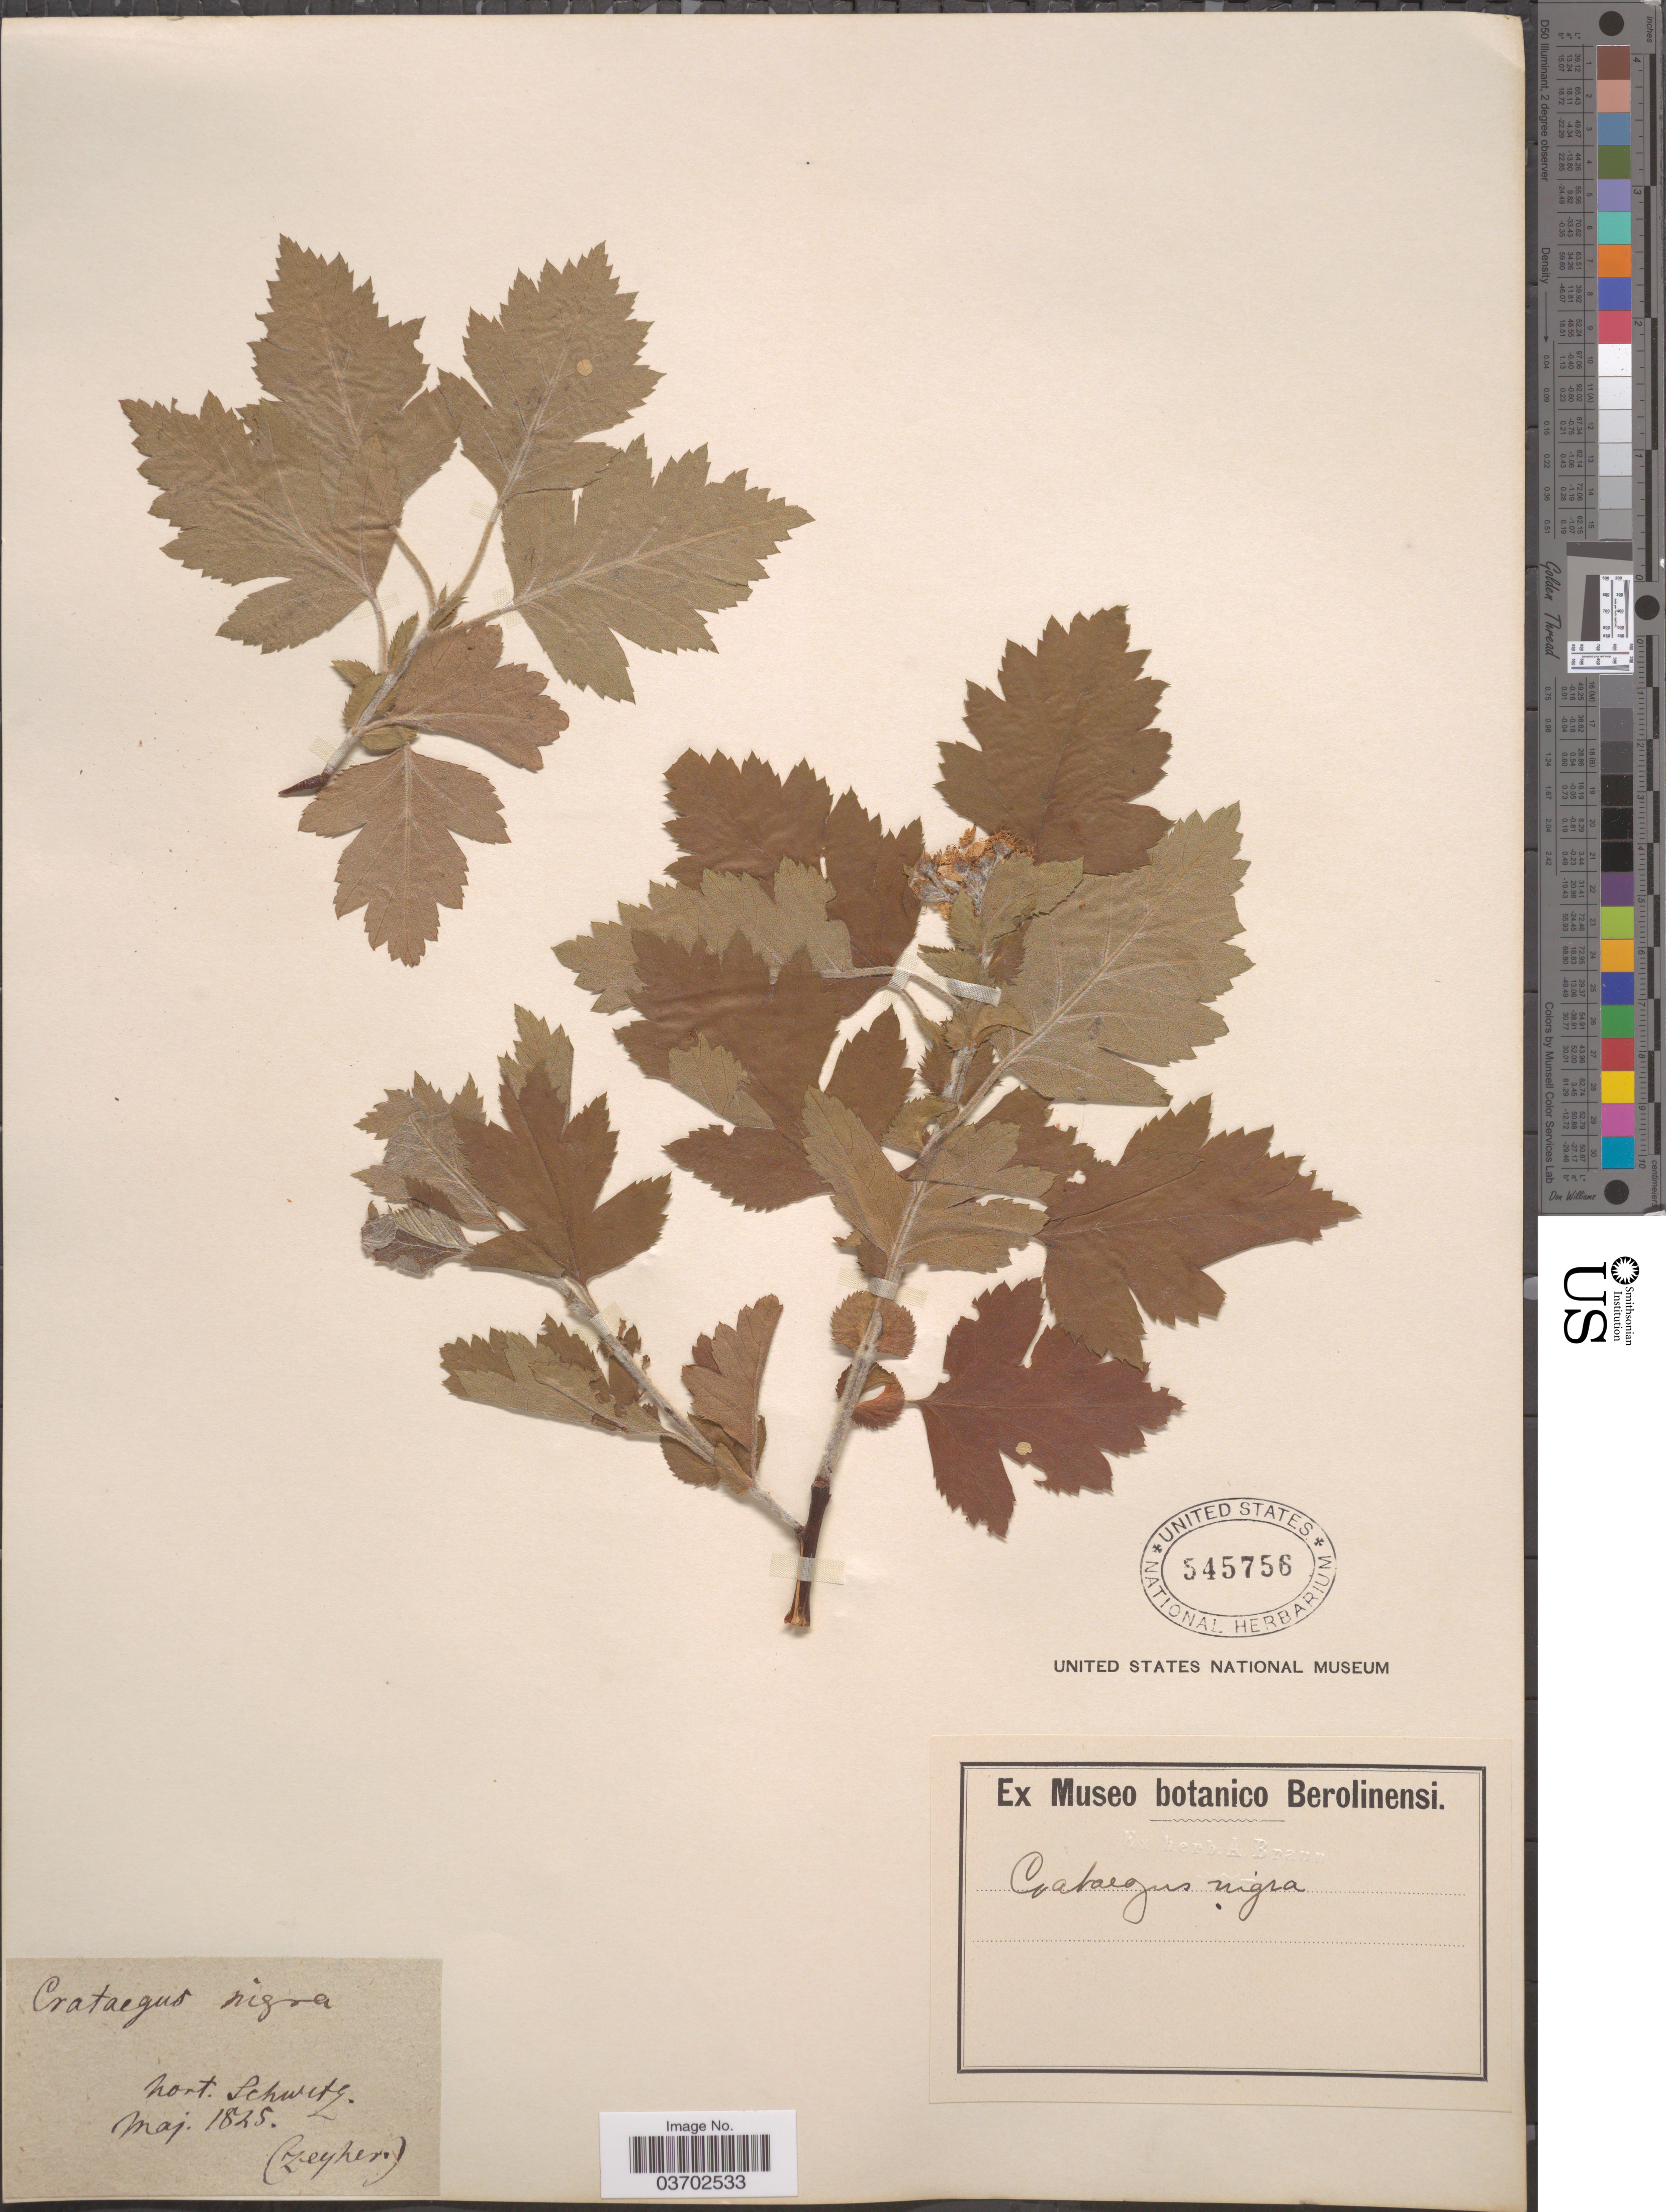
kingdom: Plantae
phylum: Tracheophyta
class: Magnoliopsida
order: Rosales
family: Rosaceae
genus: Crataegus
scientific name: Crataegus nigra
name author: Waldst. & Kit.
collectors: -. Zeyher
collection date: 1825-05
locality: Hort. Schwitz [interpreted].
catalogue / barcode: US 545756